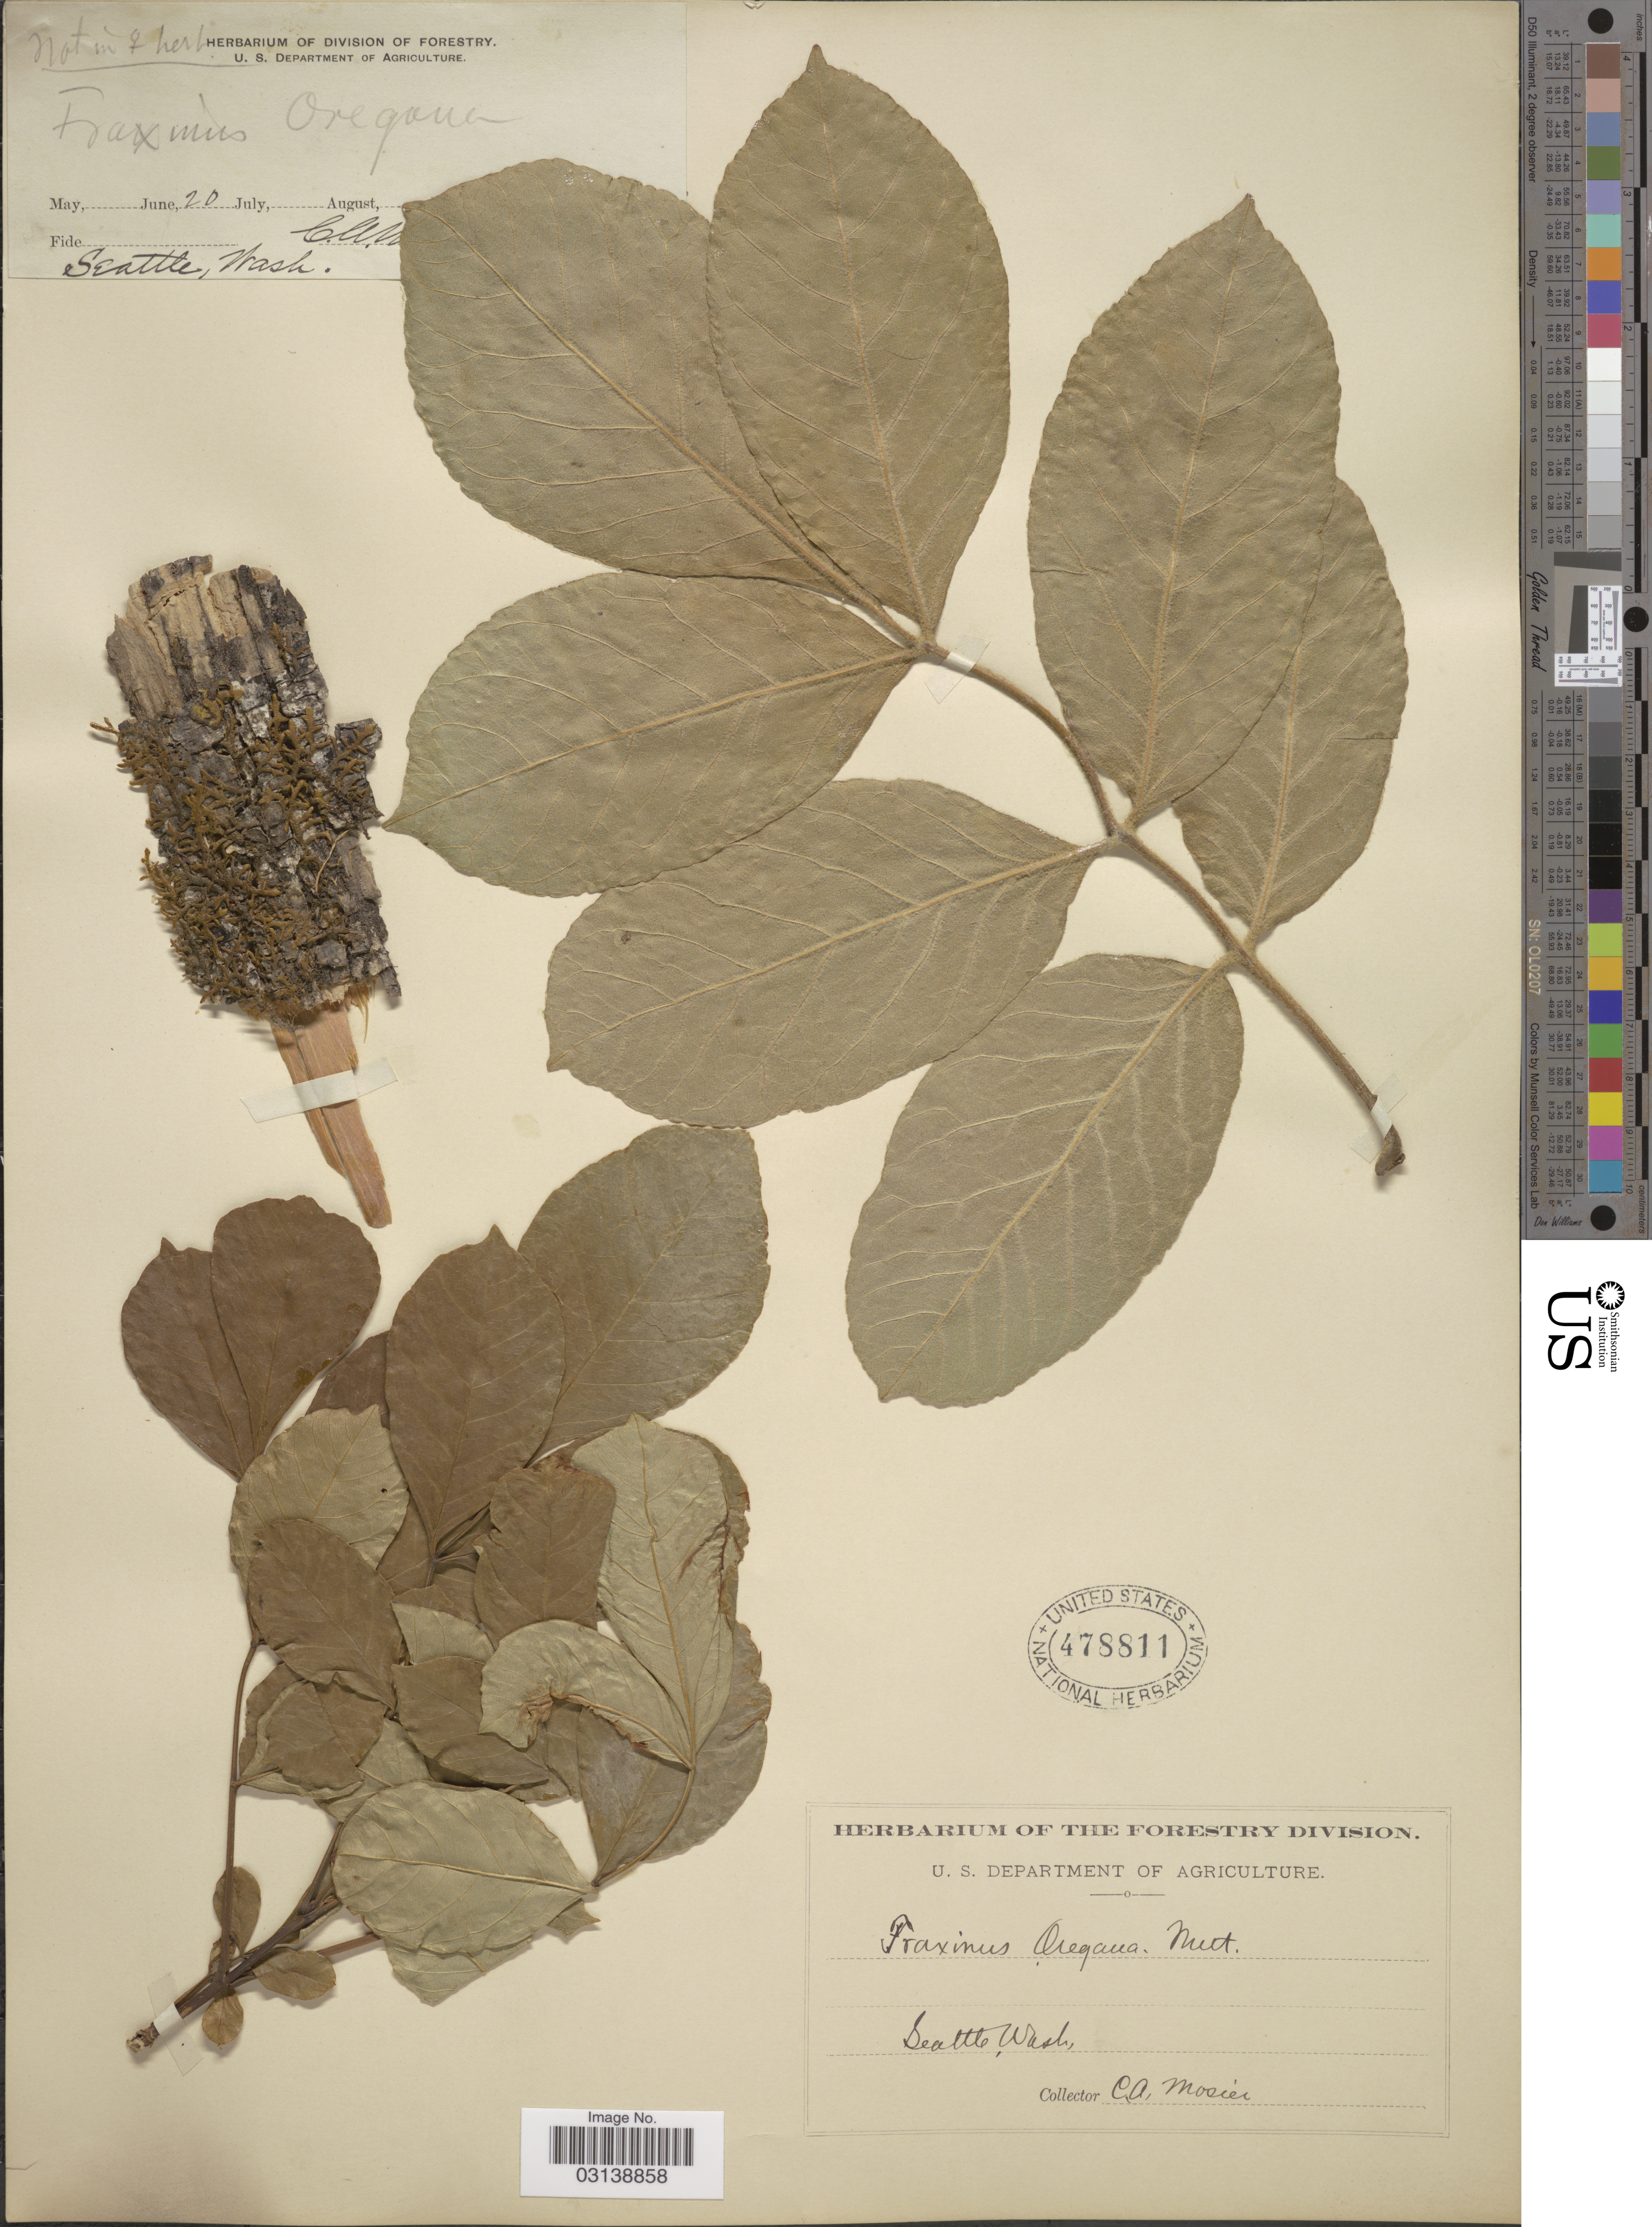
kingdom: Plantae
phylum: Tracheophyta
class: Magnoliopsida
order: Lamiales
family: Oleaceae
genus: Fraxinus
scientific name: Fraxinus latifolia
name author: Benth.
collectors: C. A. Mosier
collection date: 1900-06-20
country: United States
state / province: Washington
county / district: King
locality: Seattle.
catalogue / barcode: US 478811